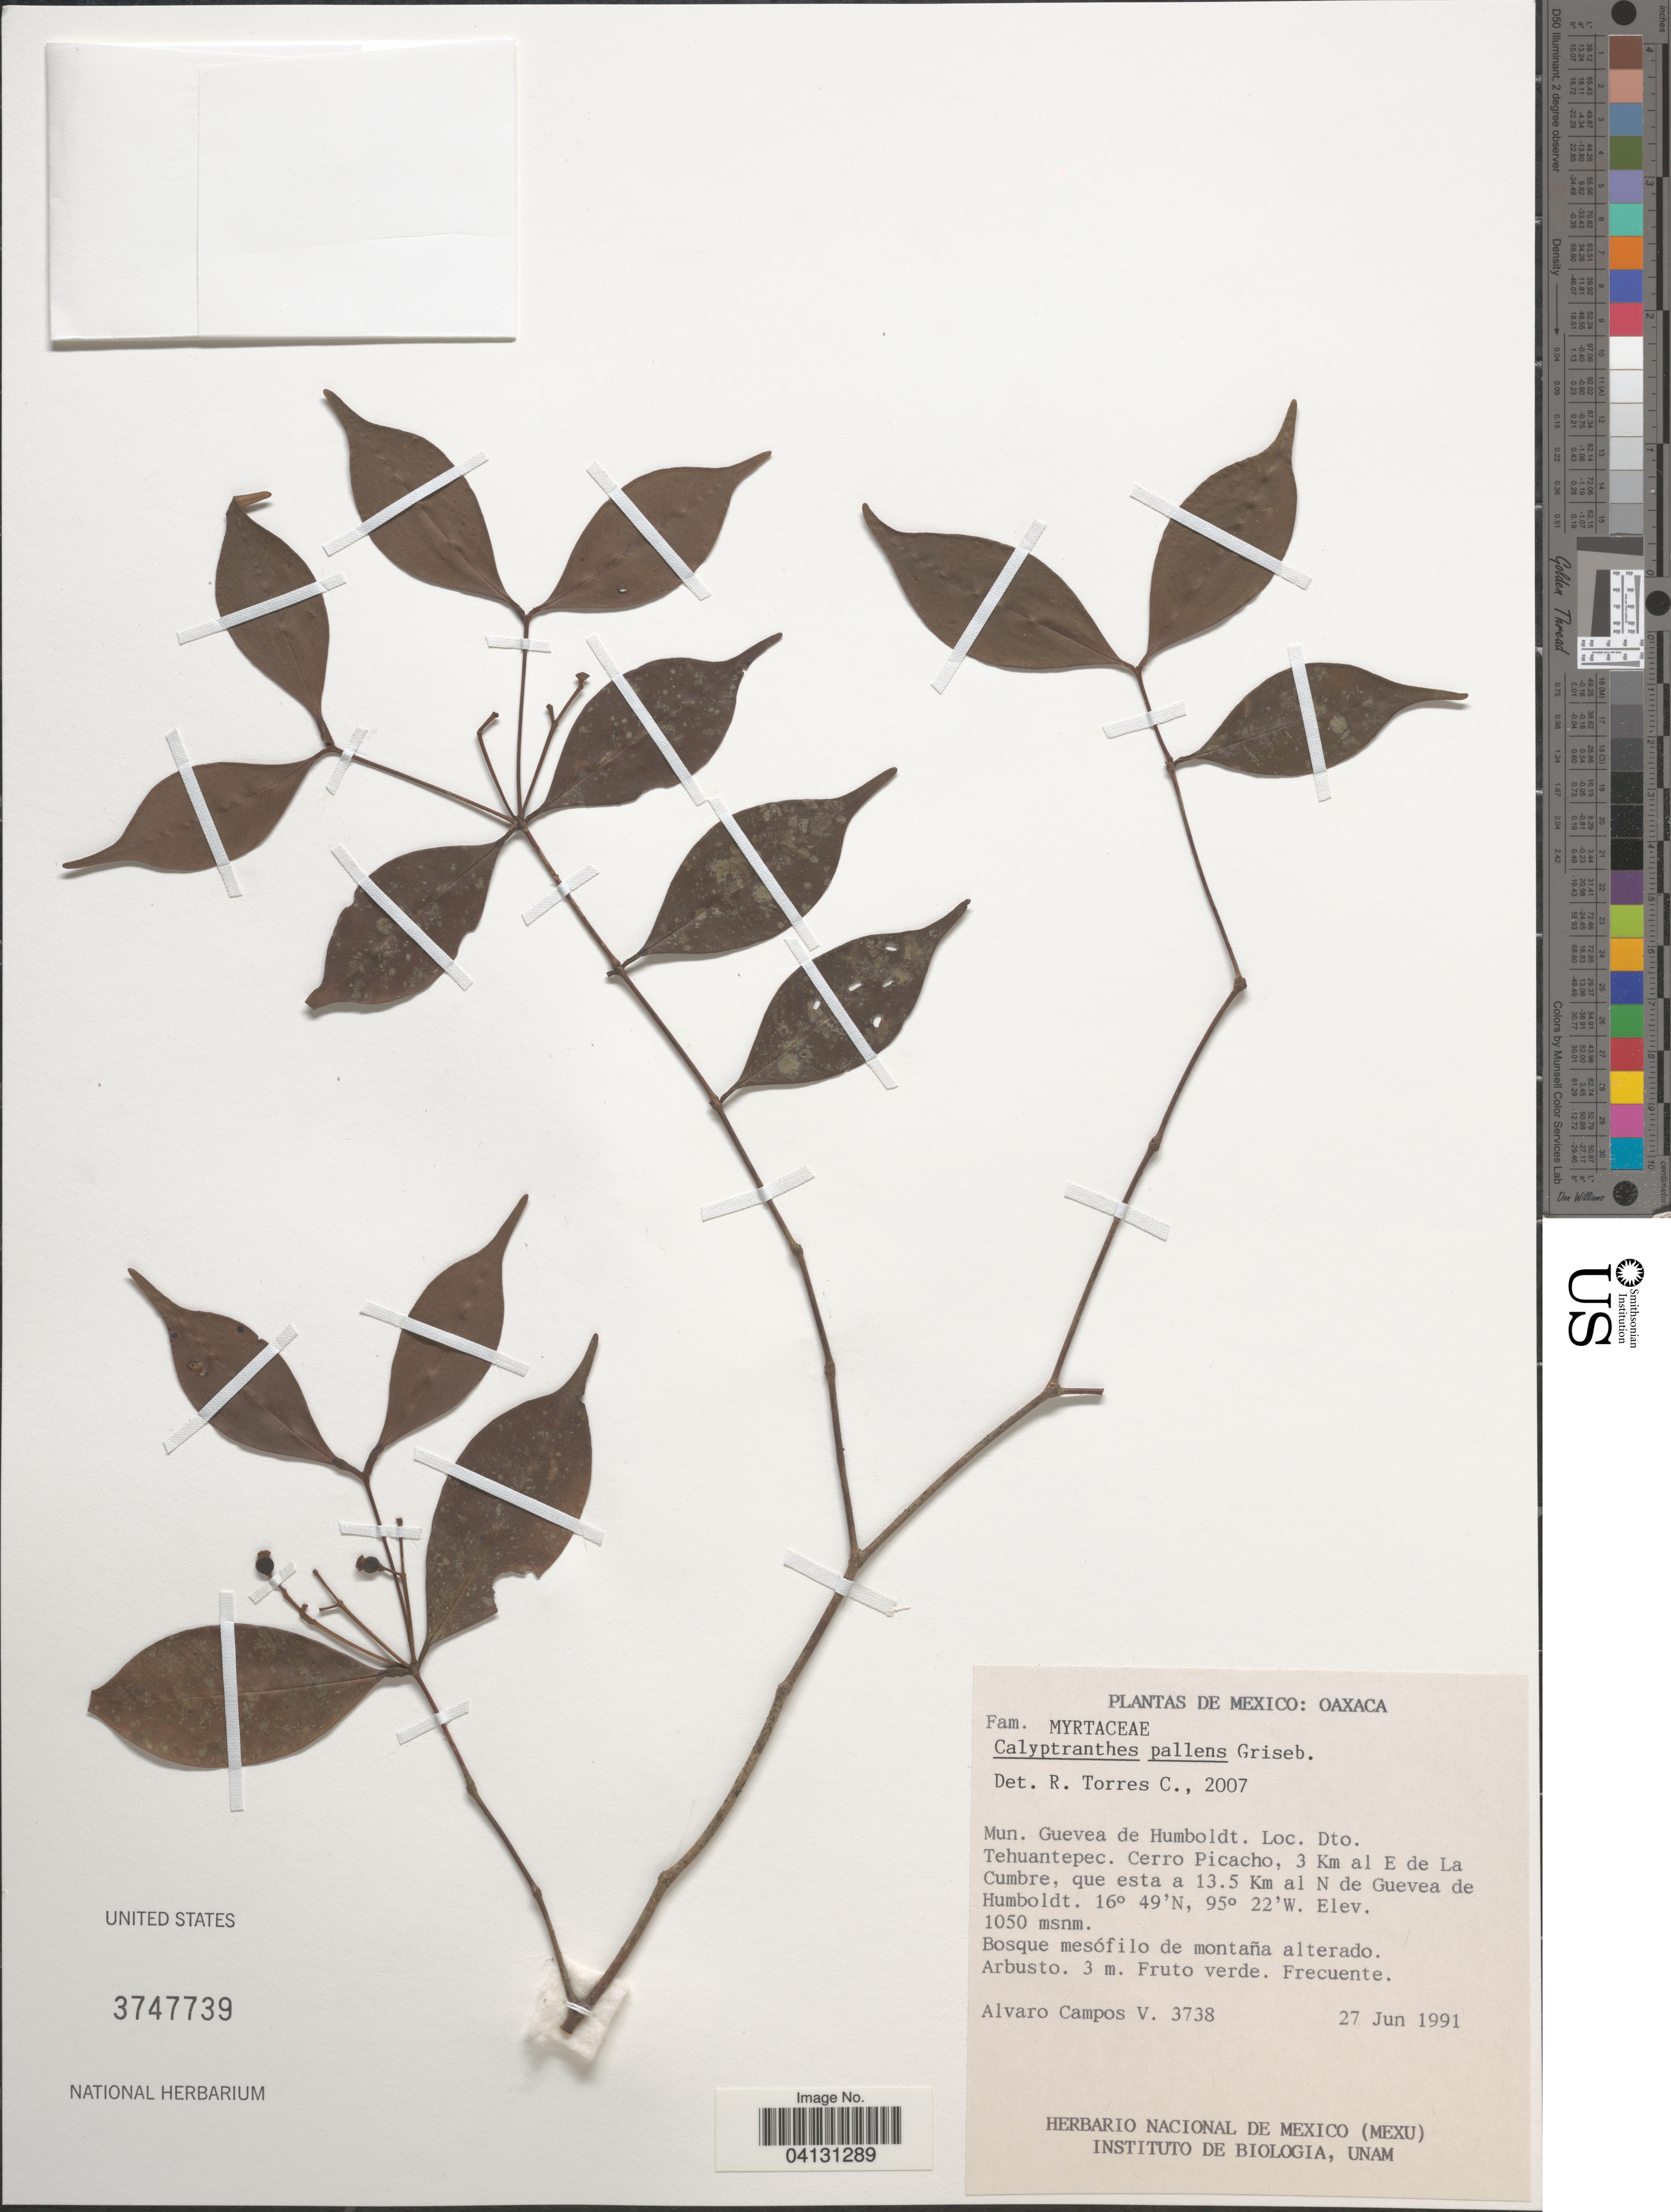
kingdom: Plantae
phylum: Tracheophyta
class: Magnoliopsida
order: Myrtales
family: Myrtaceae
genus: Myrcia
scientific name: Myrcia neopallens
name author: A.R. Lourenço & E. Lucas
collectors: A. Campos V.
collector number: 3738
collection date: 1991-06-27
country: Mexico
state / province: Oaxaca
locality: Mun. Guevea de Humboldt. Dto. Tehuantepec. Cerro Picacho, 3 Km al E de La Cumbre, que esta a 13.5 Km al N de Guevea de Humboldt.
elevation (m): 1050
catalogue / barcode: US 3747739